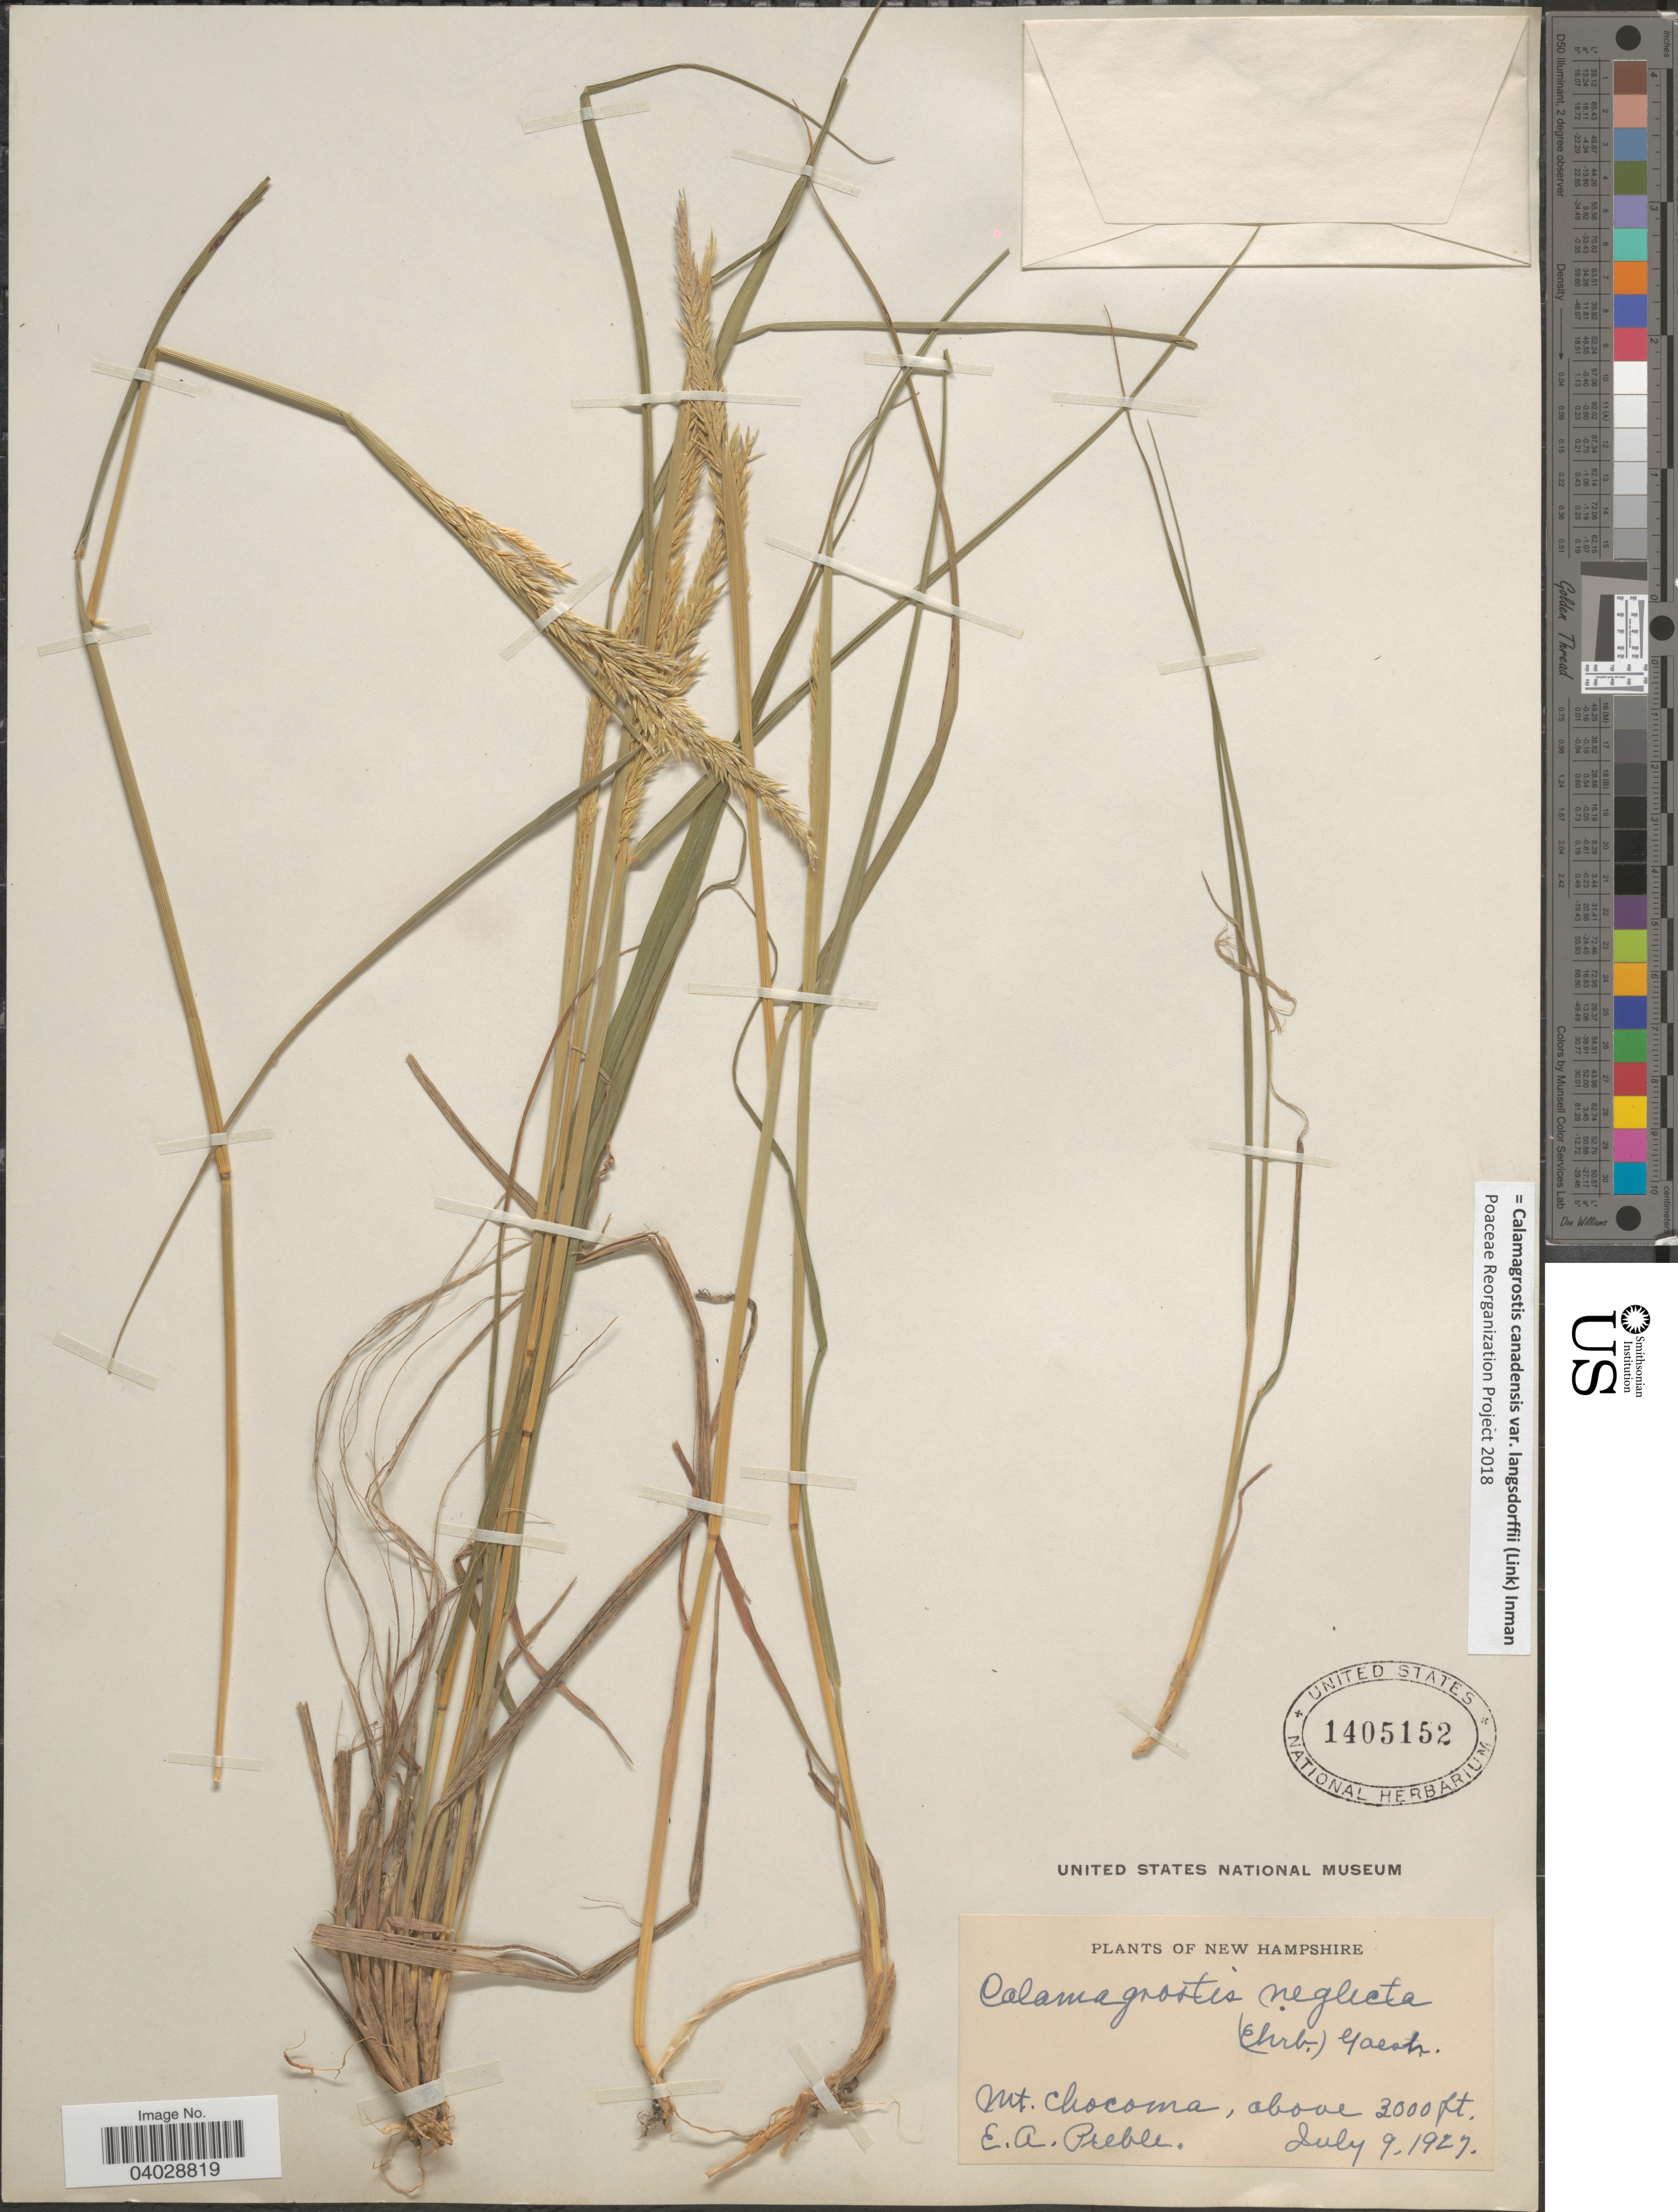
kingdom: Plantae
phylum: Tracheophyta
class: Liliopsida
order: Poales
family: Poaceae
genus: Calamagrostis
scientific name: Calamagrostis canadensis var. langsdorffii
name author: (Link) Inman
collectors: E. Preble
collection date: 1927-07-09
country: United States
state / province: New Hampshire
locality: Mt. Chocoma.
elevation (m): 914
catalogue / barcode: US 1405152